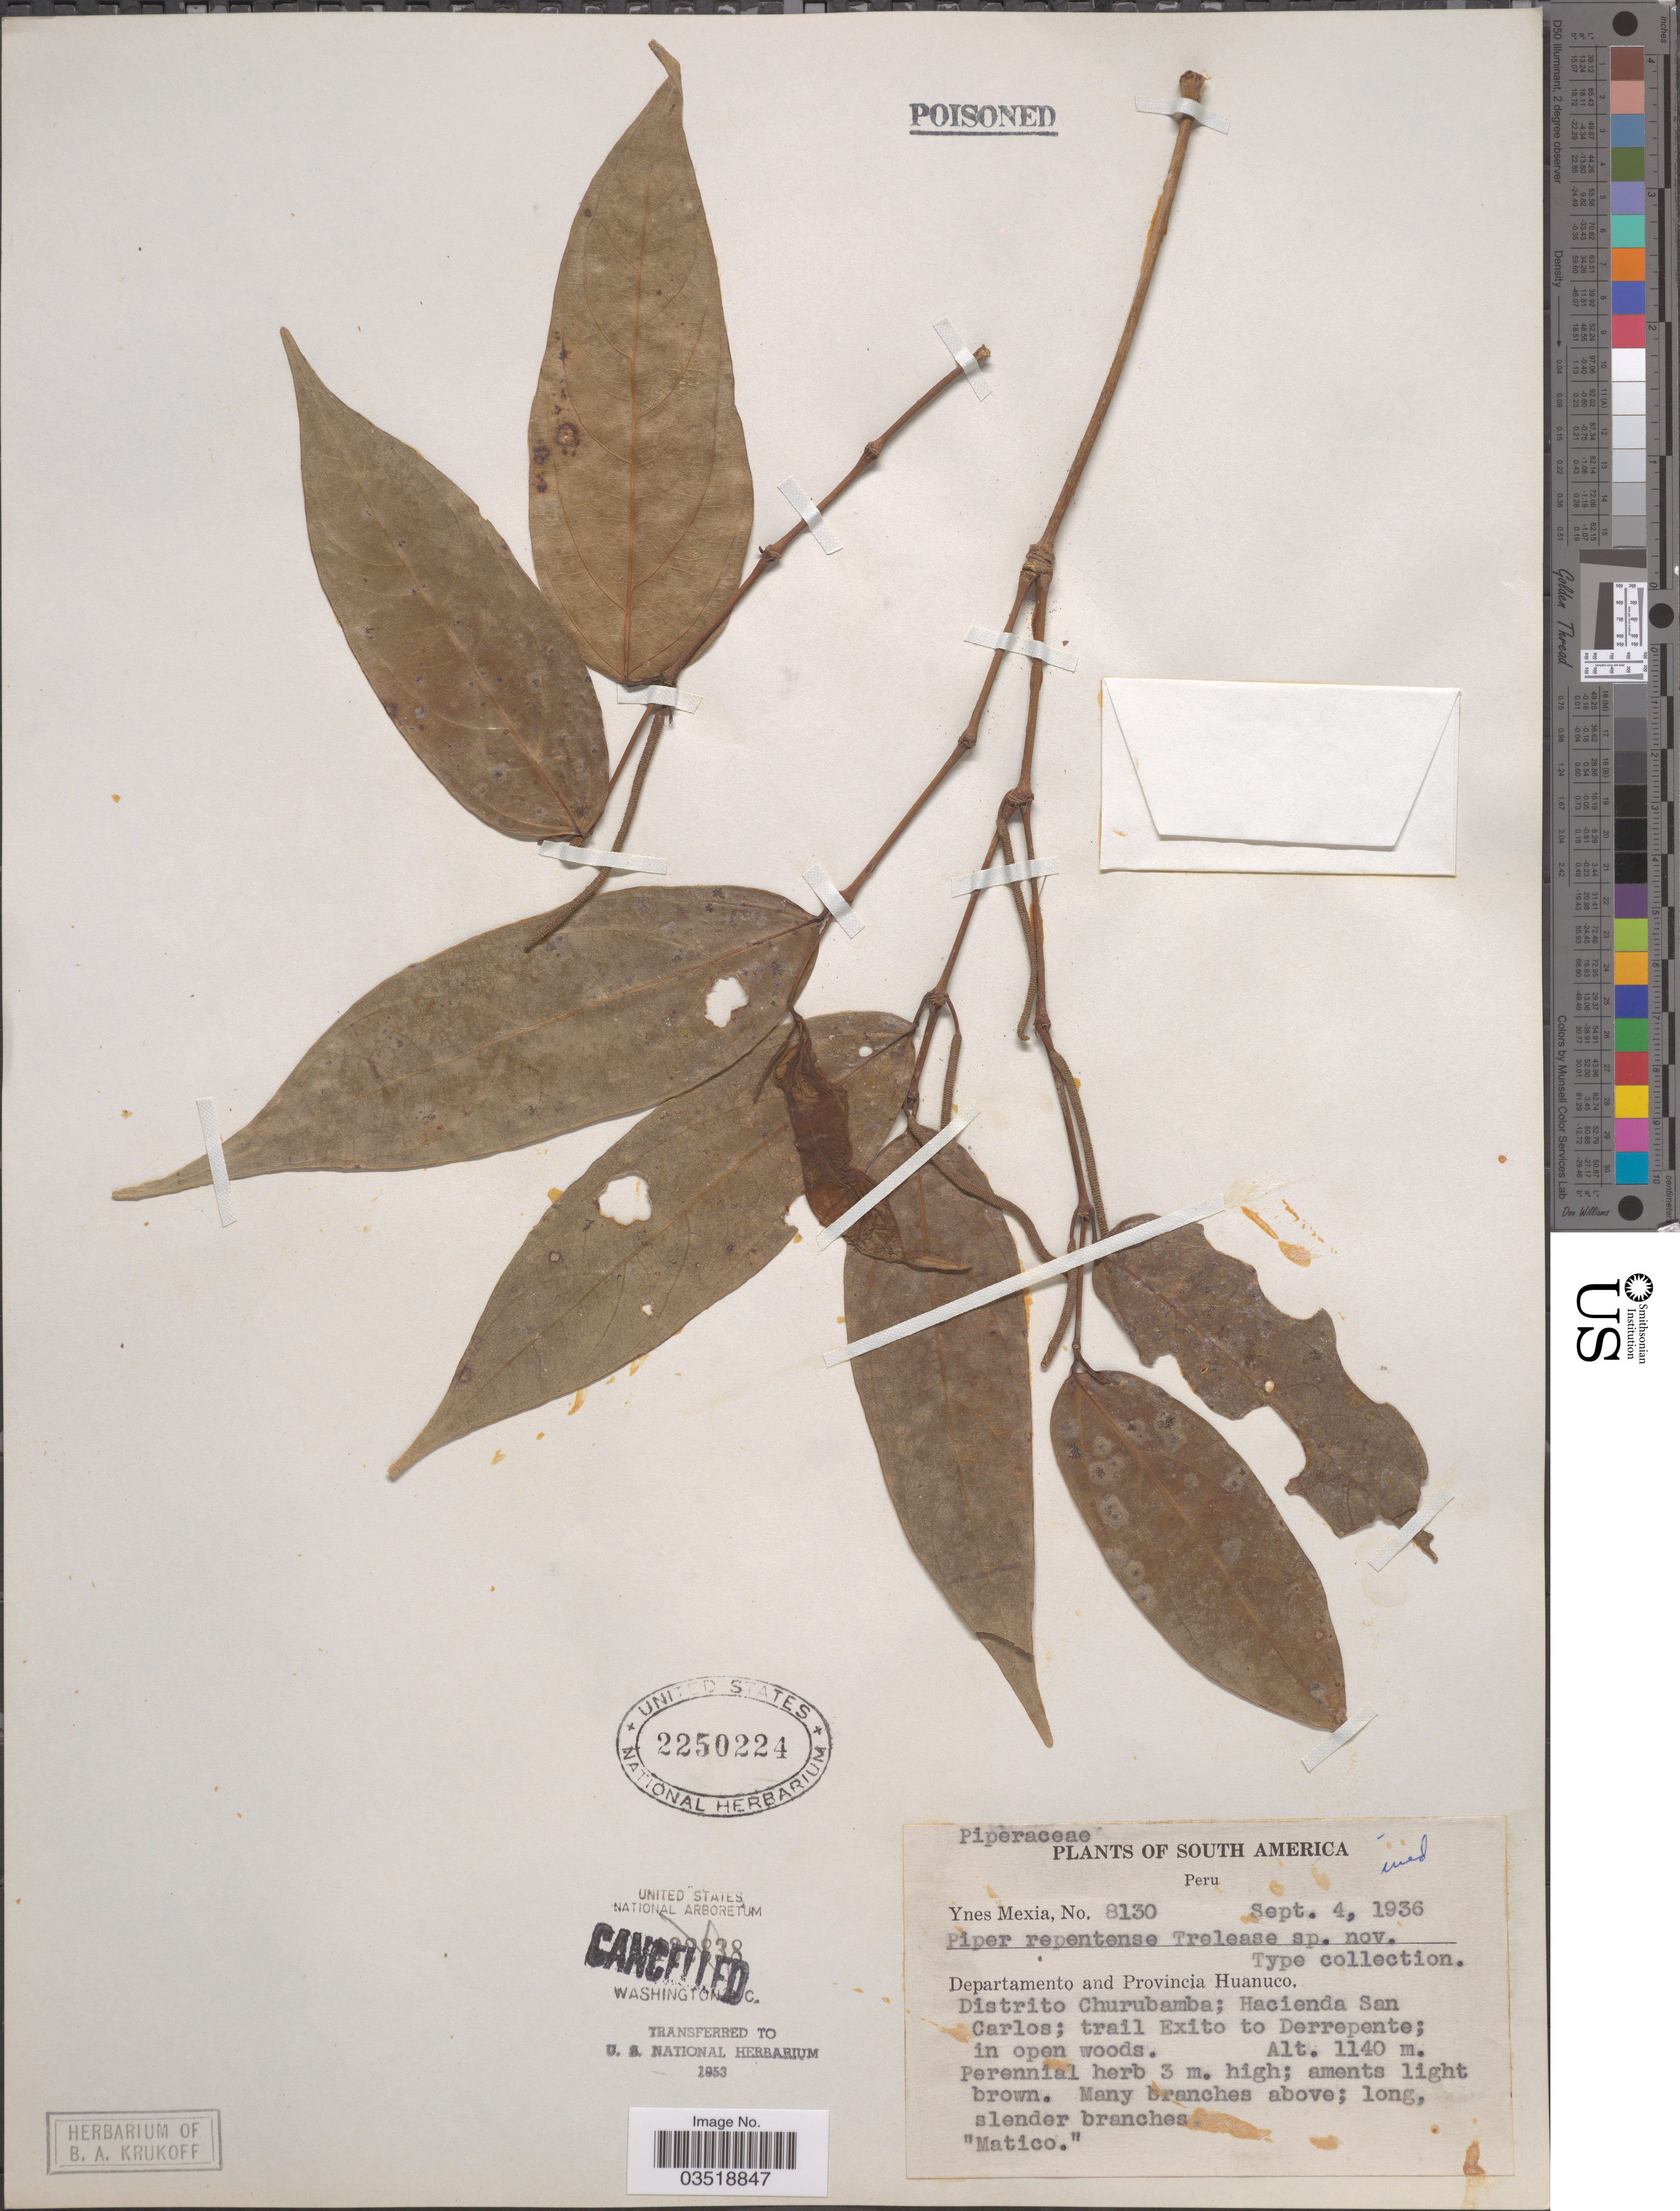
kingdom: Plantae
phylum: Tracheophyta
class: Magnoliopsida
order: Piperales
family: Piperaceae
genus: Piper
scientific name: Piper sp.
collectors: Y. Mexia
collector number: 8130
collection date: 1936-09-04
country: Peru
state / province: Huánuco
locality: Departamento and Provincia Huanuco. Distrito Churubamba; Hacienda San Carlos; trail Exito to Derrepente.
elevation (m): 1140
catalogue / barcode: US 2250224